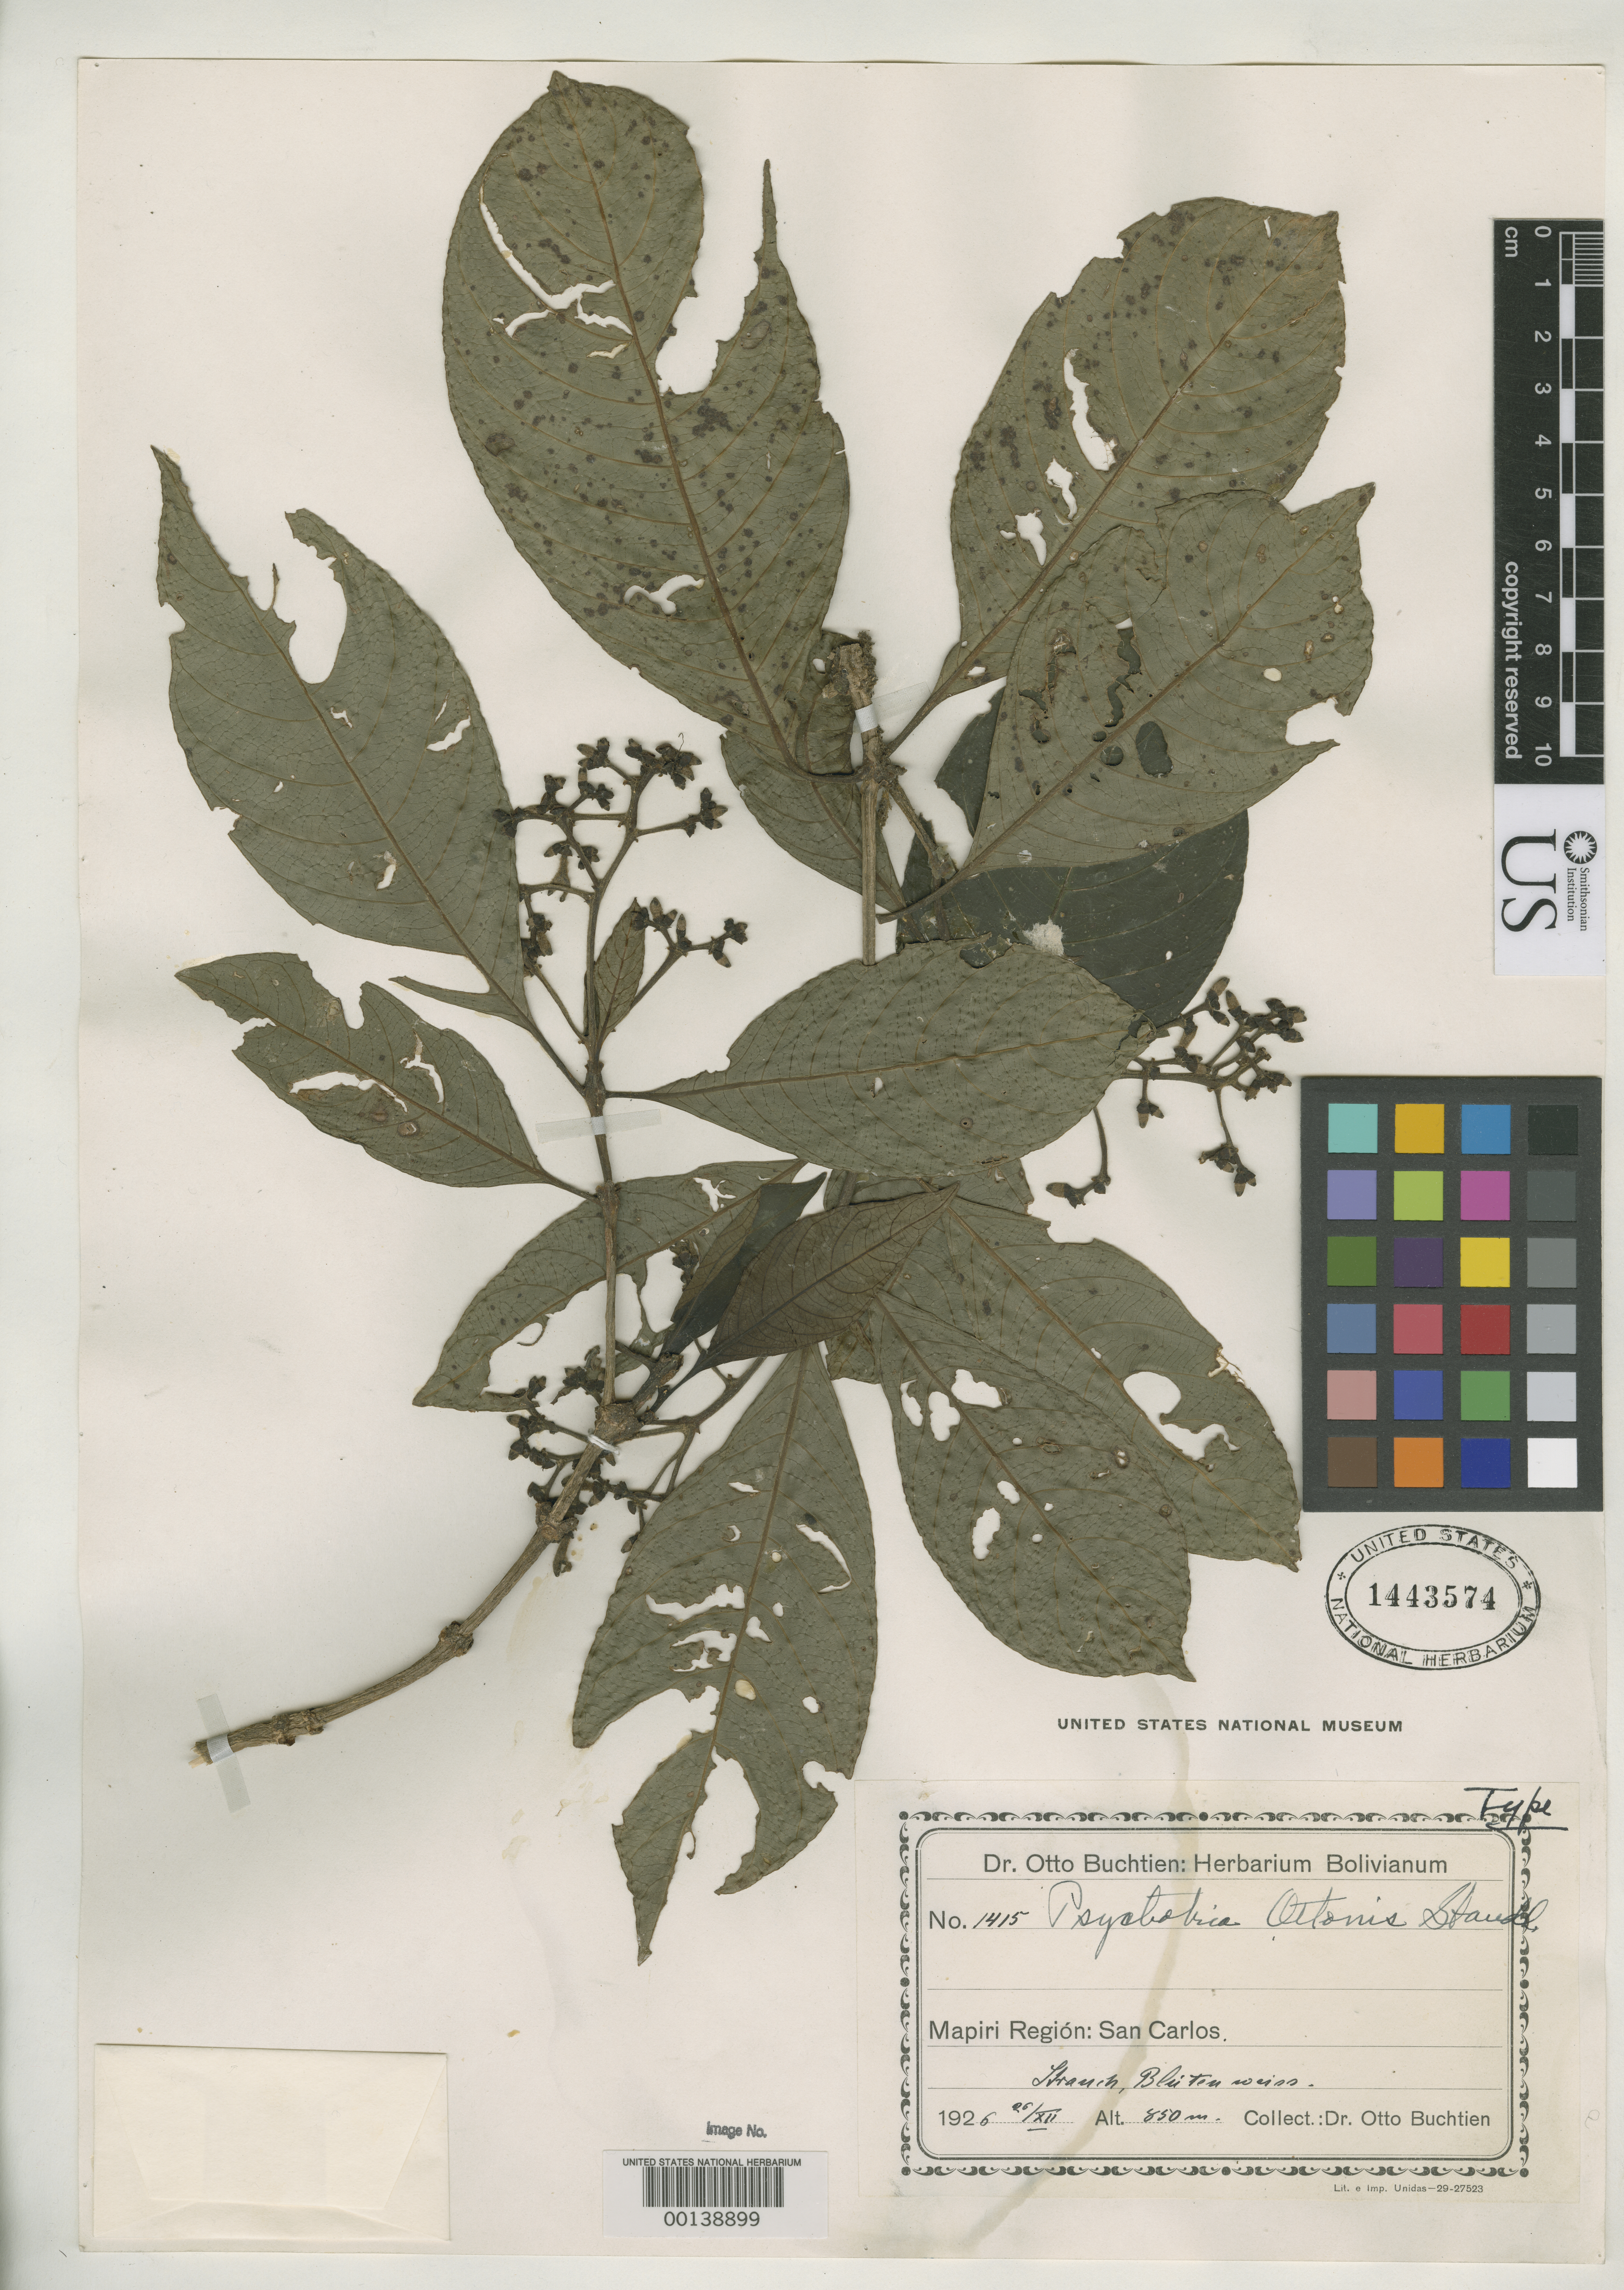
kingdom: Plantae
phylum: Tracheophyta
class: Magnoliopsida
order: Gentianales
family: Rubiaceae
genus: Psychotria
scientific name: Psychotria ottonis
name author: Standl.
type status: Holotype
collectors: O. Buchtien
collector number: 1415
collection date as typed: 26 Dec 1926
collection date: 1926-12-26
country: Bolivia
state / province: La Paz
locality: Mapiri Region, San Carlos.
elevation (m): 850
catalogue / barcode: US 1443574